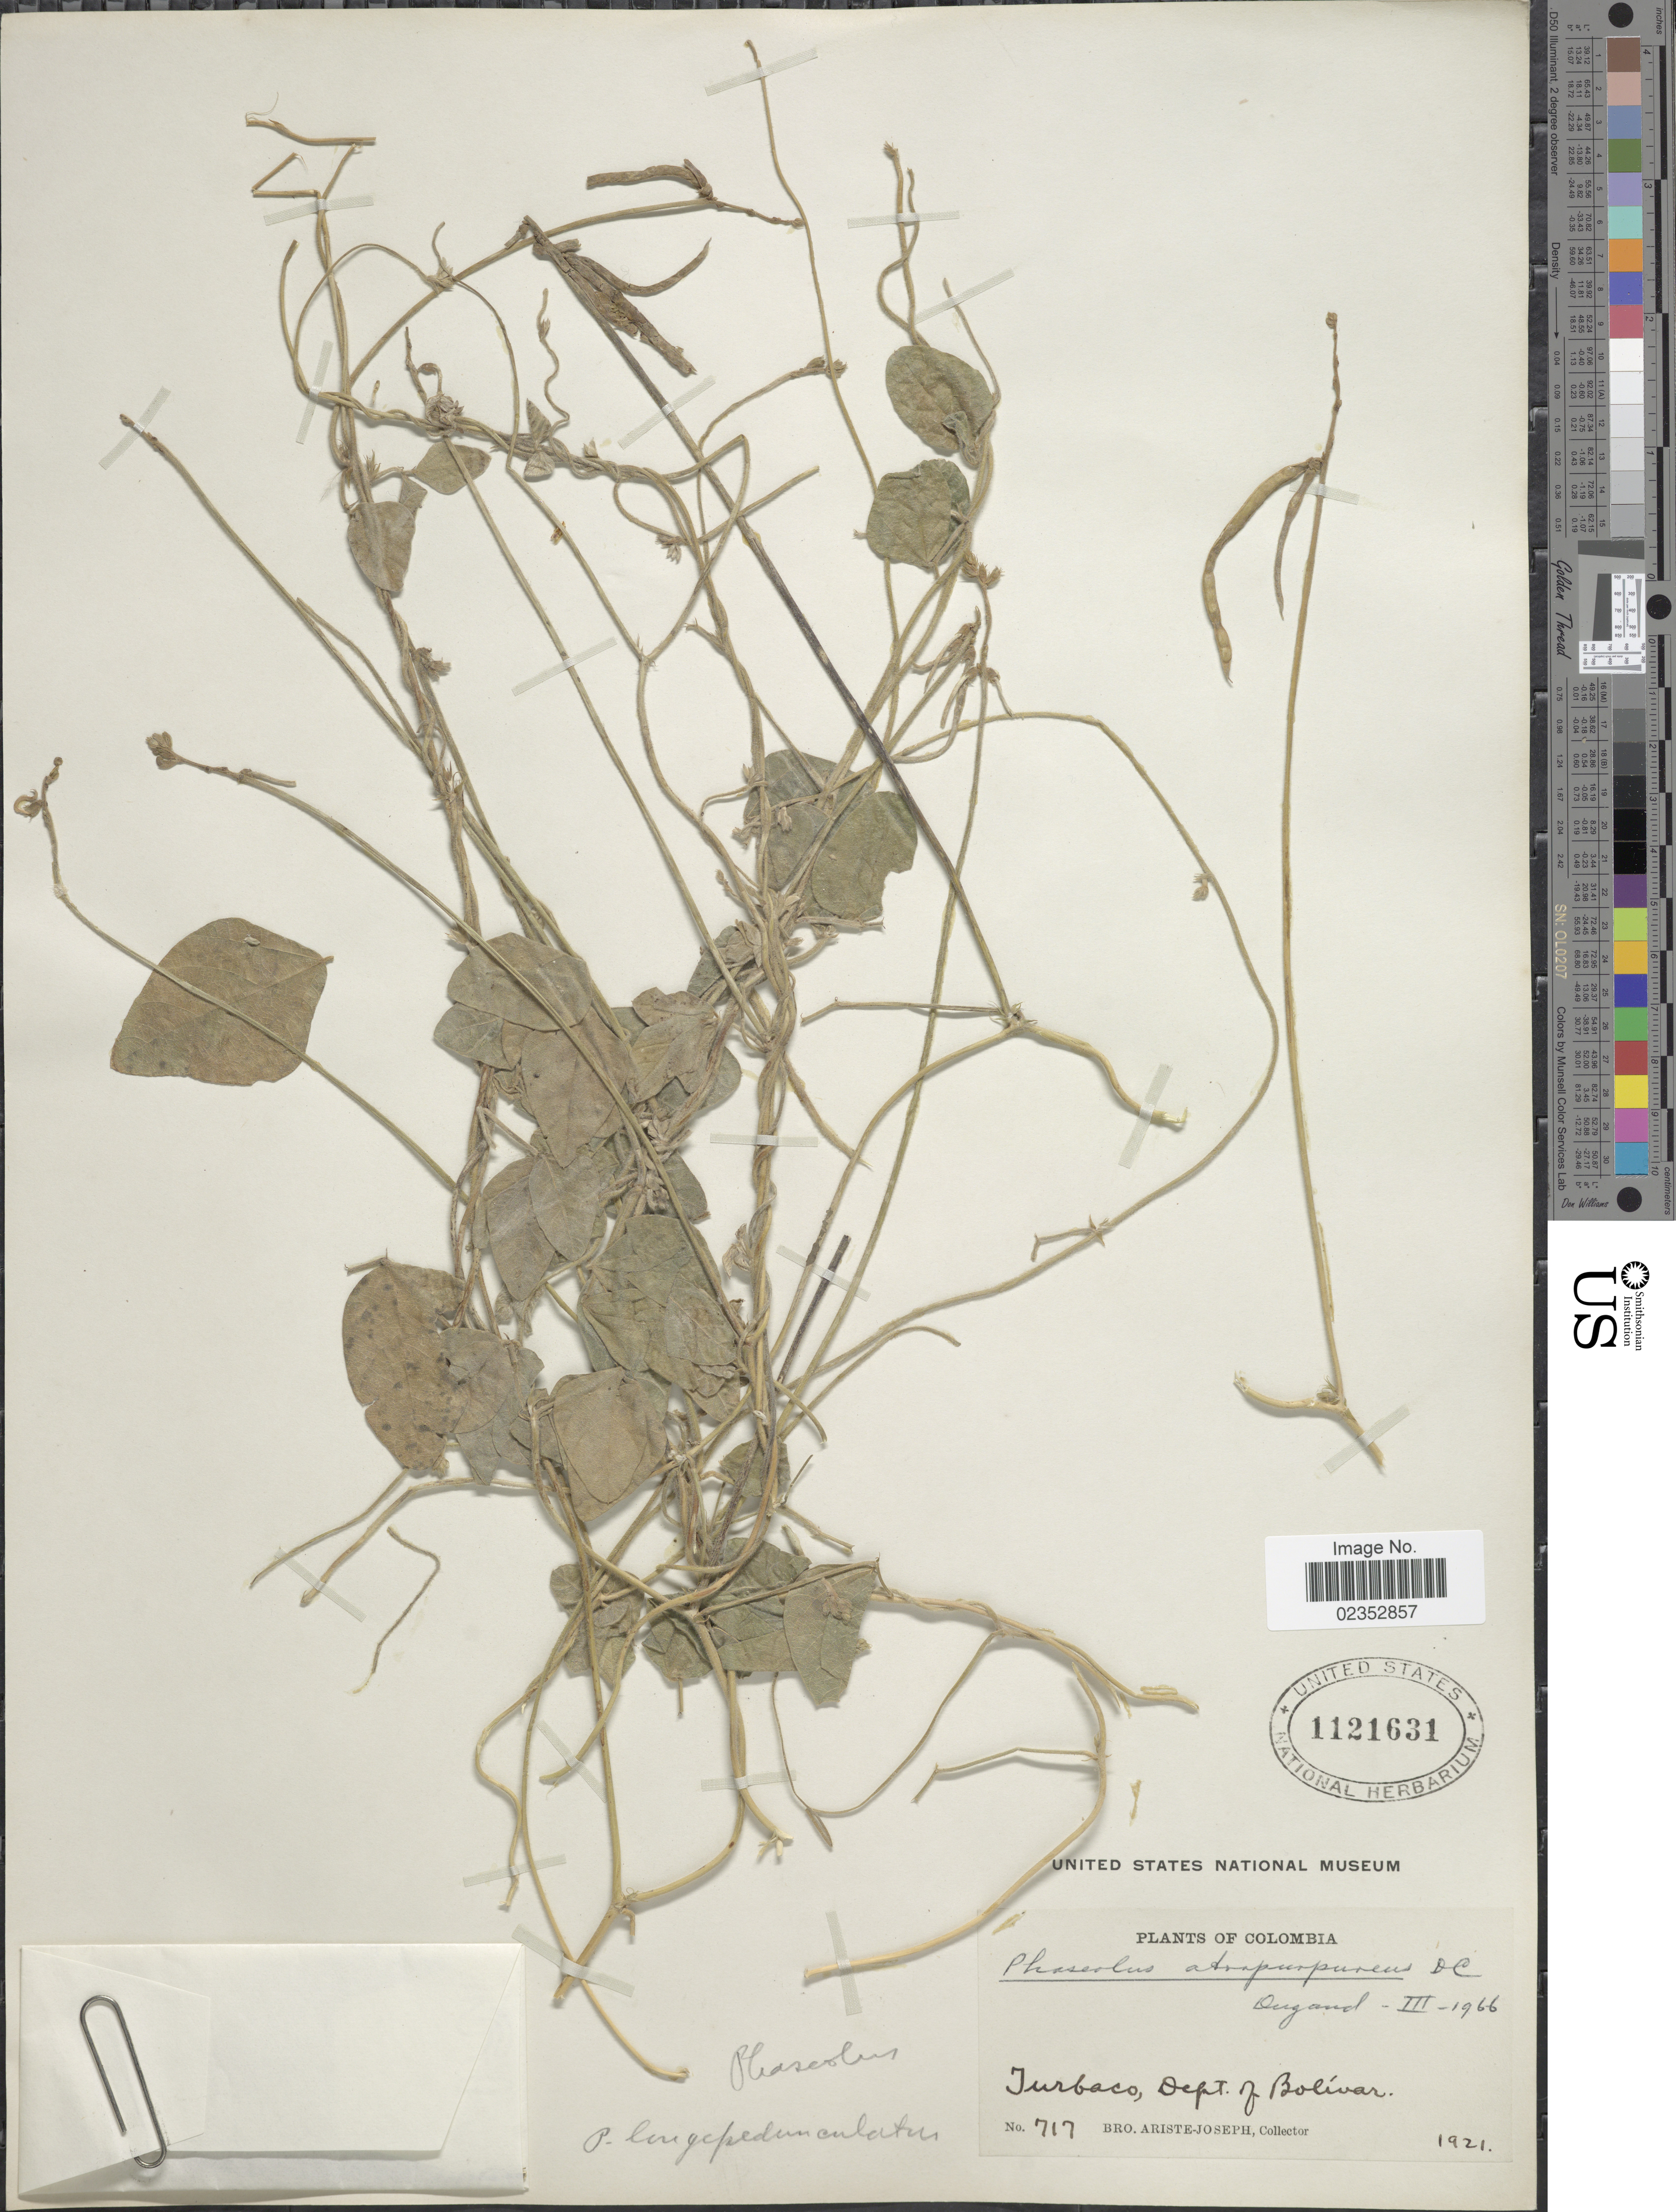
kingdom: Plantae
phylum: Tracheophyta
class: Magnoliopsida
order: Fabales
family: Fabaceae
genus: Macroptilium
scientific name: Macroptilium gracile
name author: (Poepp. ex Benth.) Urb.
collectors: Bro. Ariste-Joseph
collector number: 717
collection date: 1921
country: Colombia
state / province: Bolívar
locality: Turbaco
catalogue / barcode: US 1121631